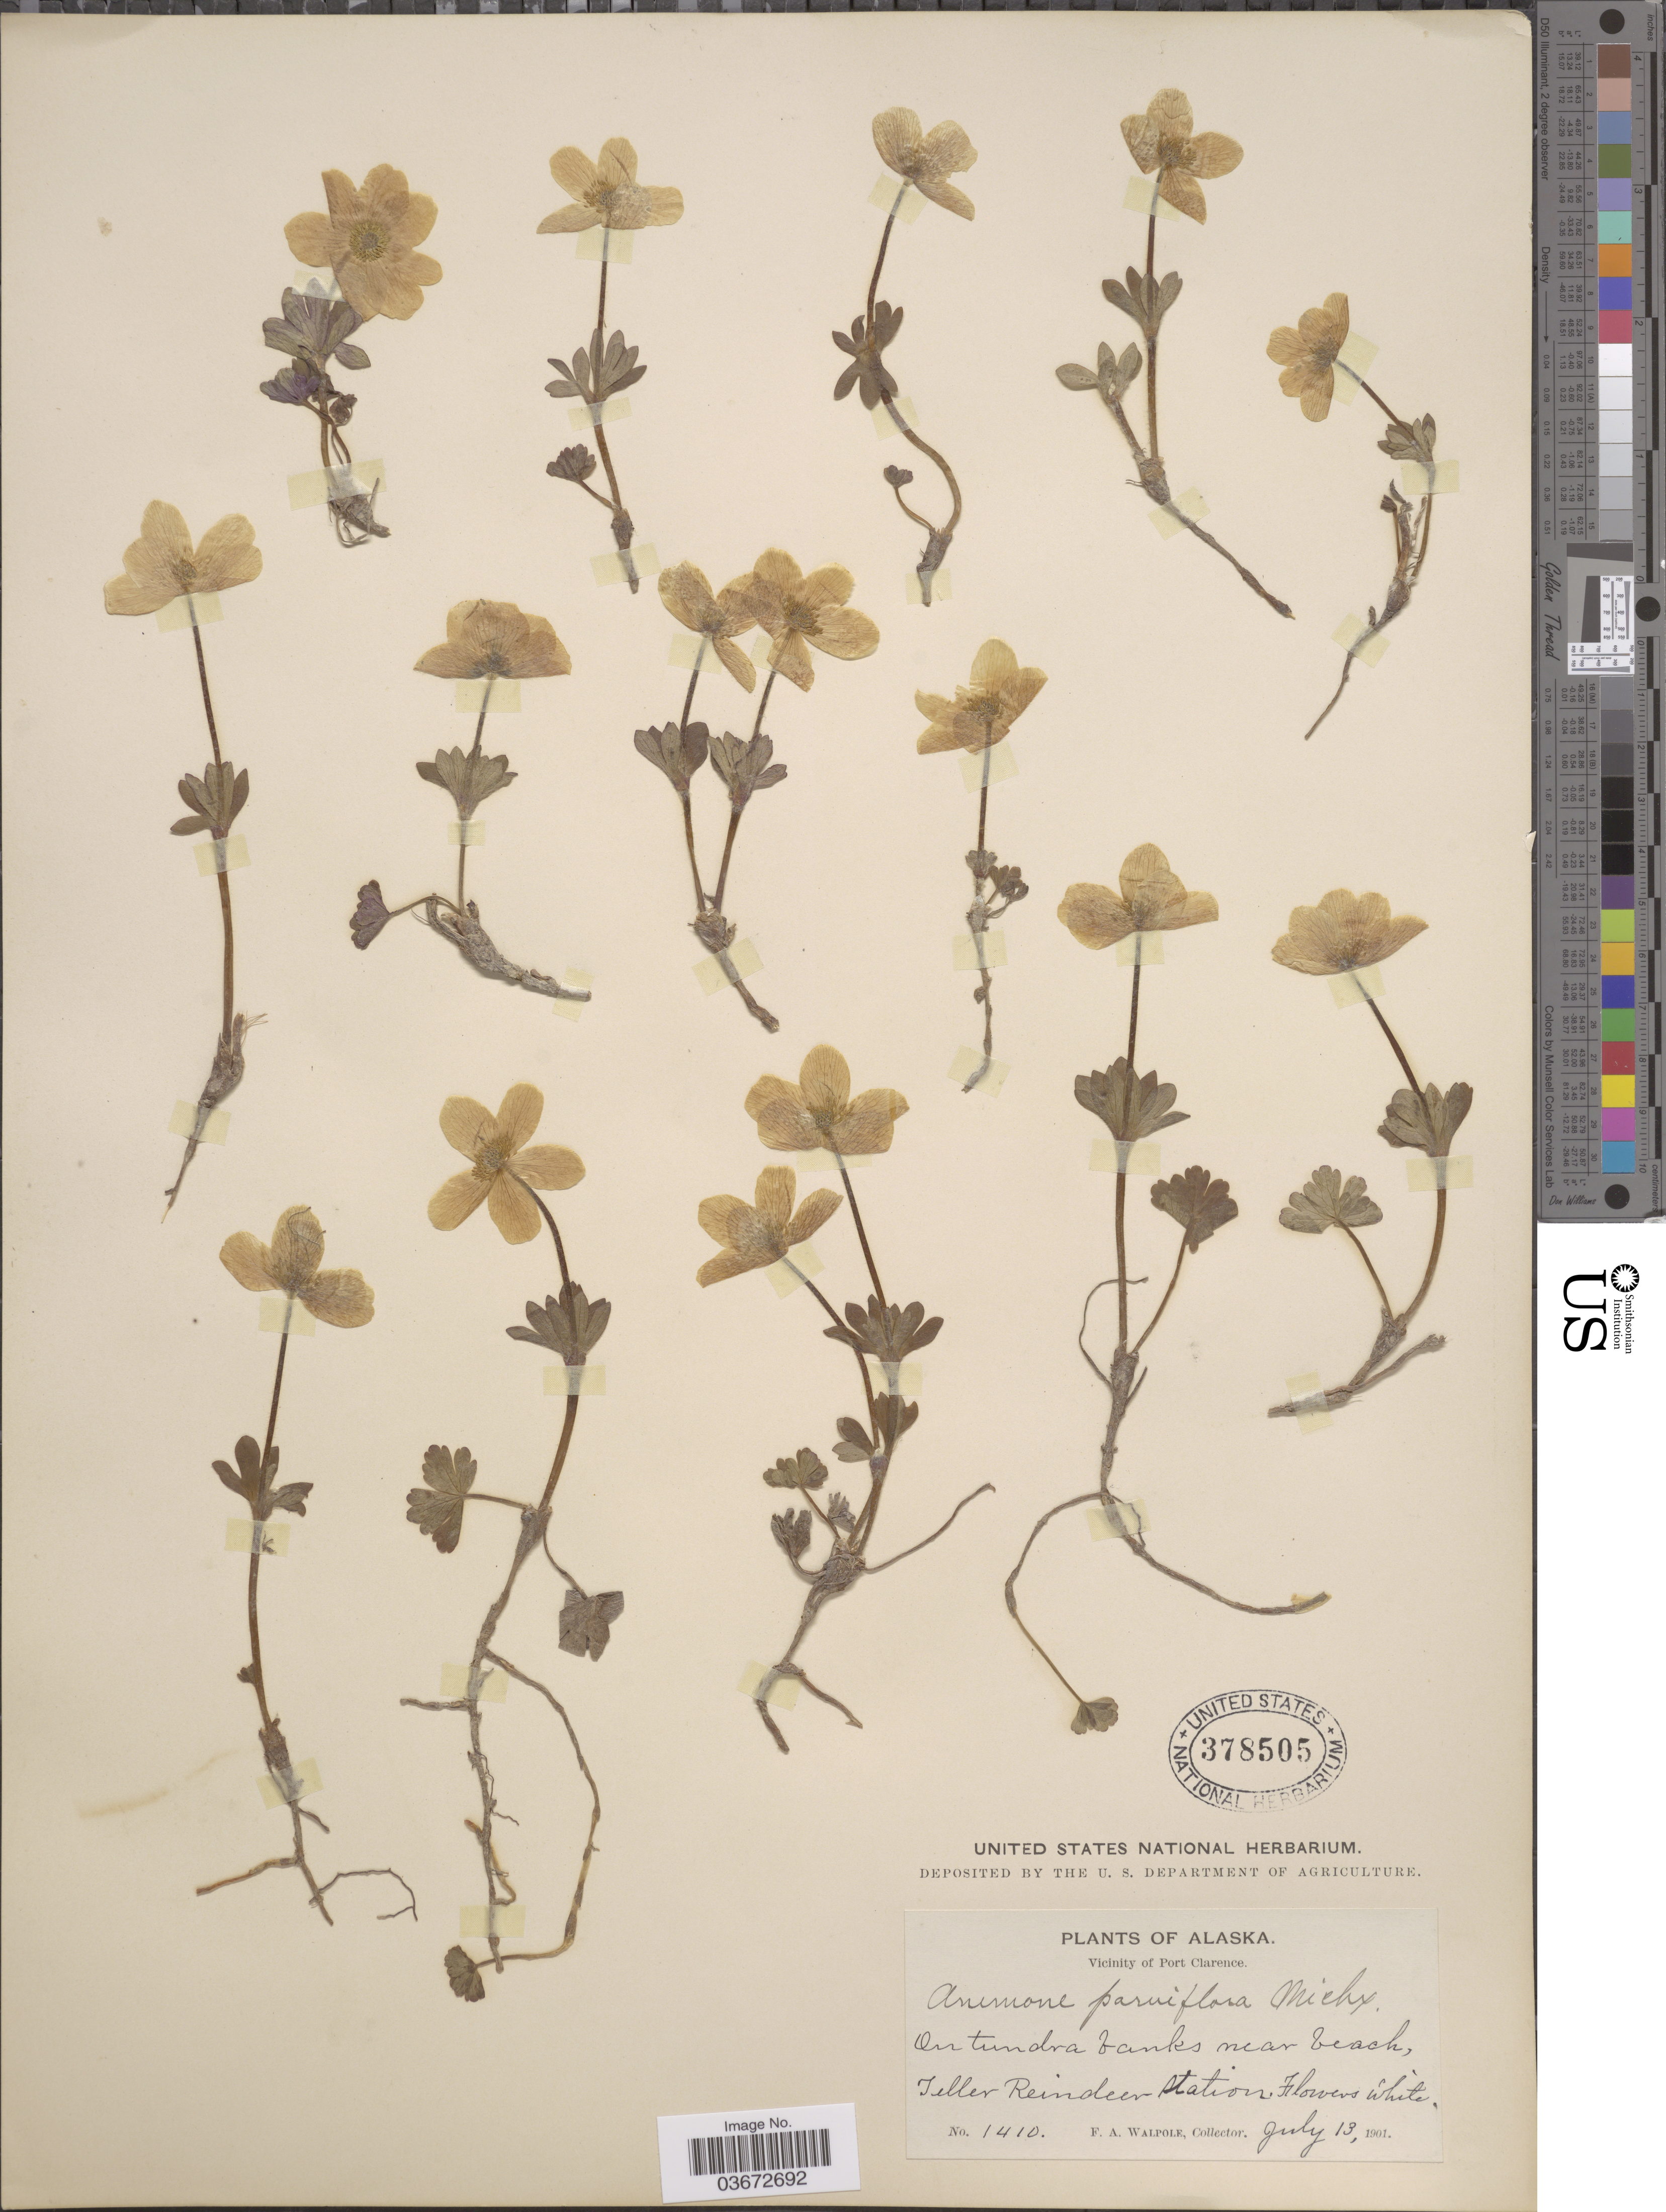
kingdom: Plantae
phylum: Tracheophyta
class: Magnoliopsida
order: Ranunculales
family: Ranunculaceae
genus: Anemone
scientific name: Anemone parviflora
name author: Michx.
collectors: F. Walpole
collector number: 1410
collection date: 1901-07-13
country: United States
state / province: Alaska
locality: Vicinity of Port Clarence. Teller Reindeer Station.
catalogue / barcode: US 378505